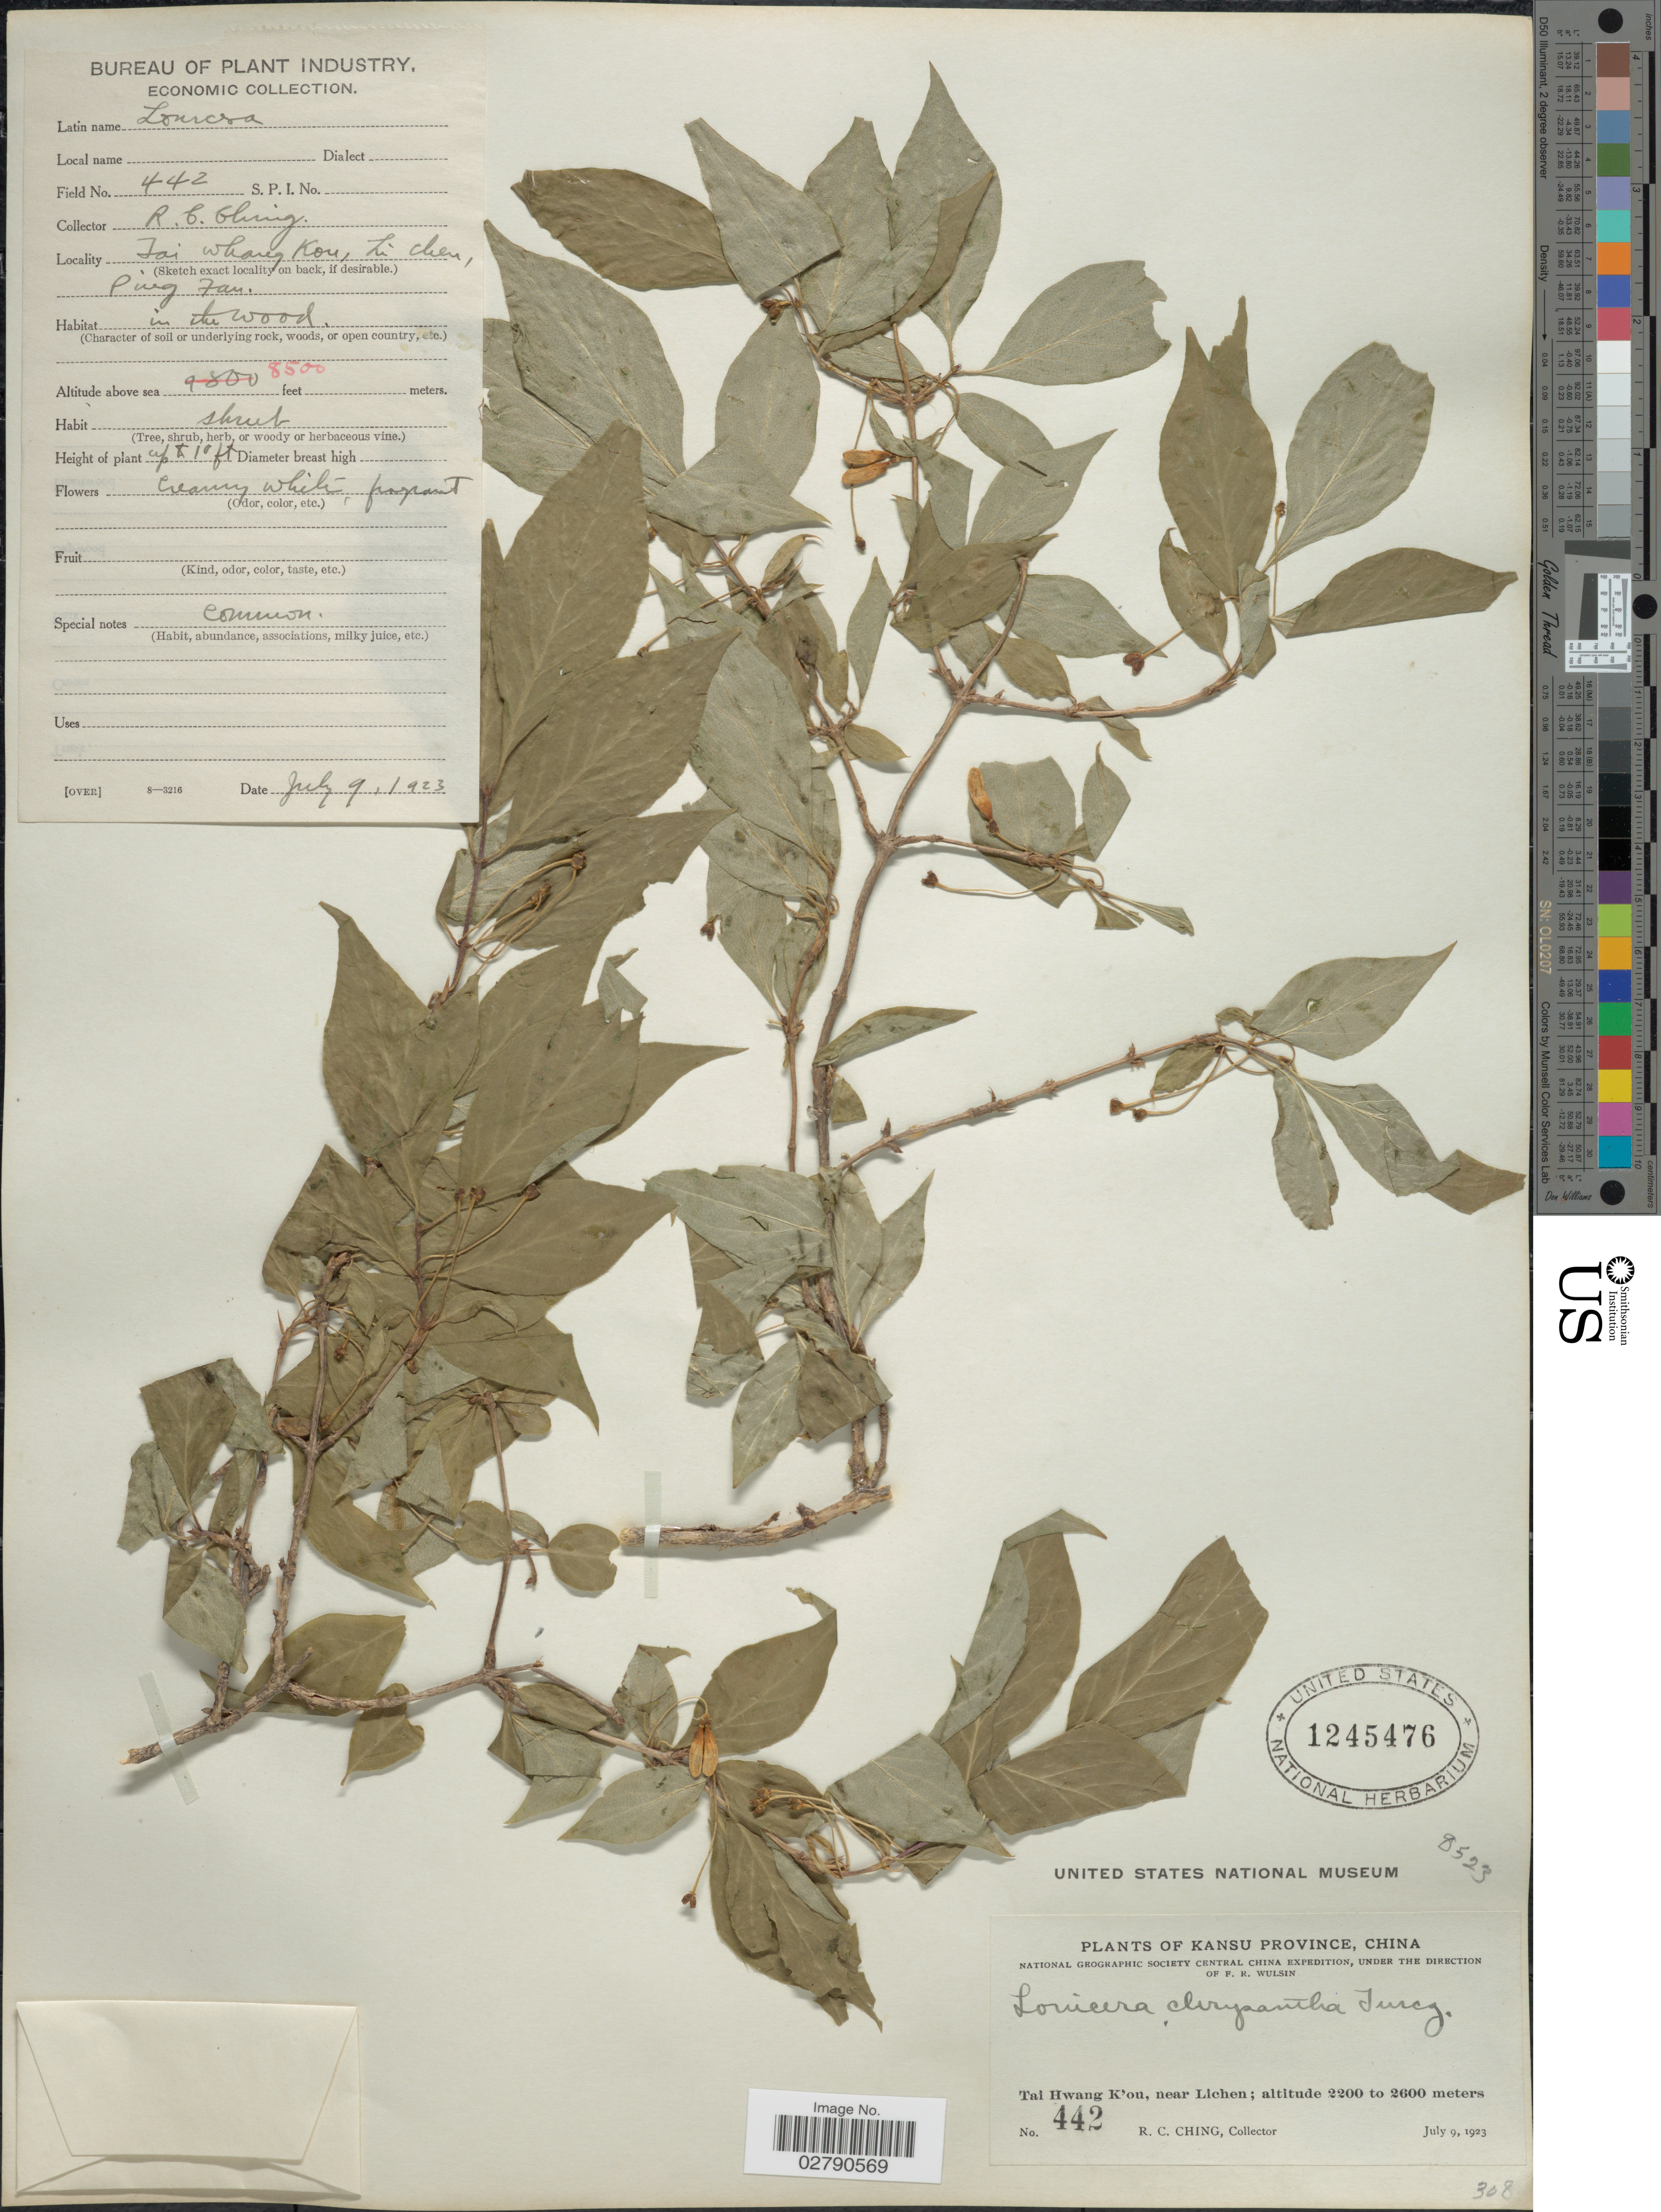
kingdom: Plantae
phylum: Tracheophyta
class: Magnoliopsida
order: Dipsacales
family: Caprifoliaceae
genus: Lonicera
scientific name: Lonicera chrysantha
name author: Turcz. ex Ledeb.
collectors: R. C. Ching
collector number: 442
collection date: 1923-07-09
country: China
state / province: Gansu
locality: Kansu Province. Tai Hwang K'ou, near Lichen.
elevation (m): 2591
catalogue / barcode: US 1245476